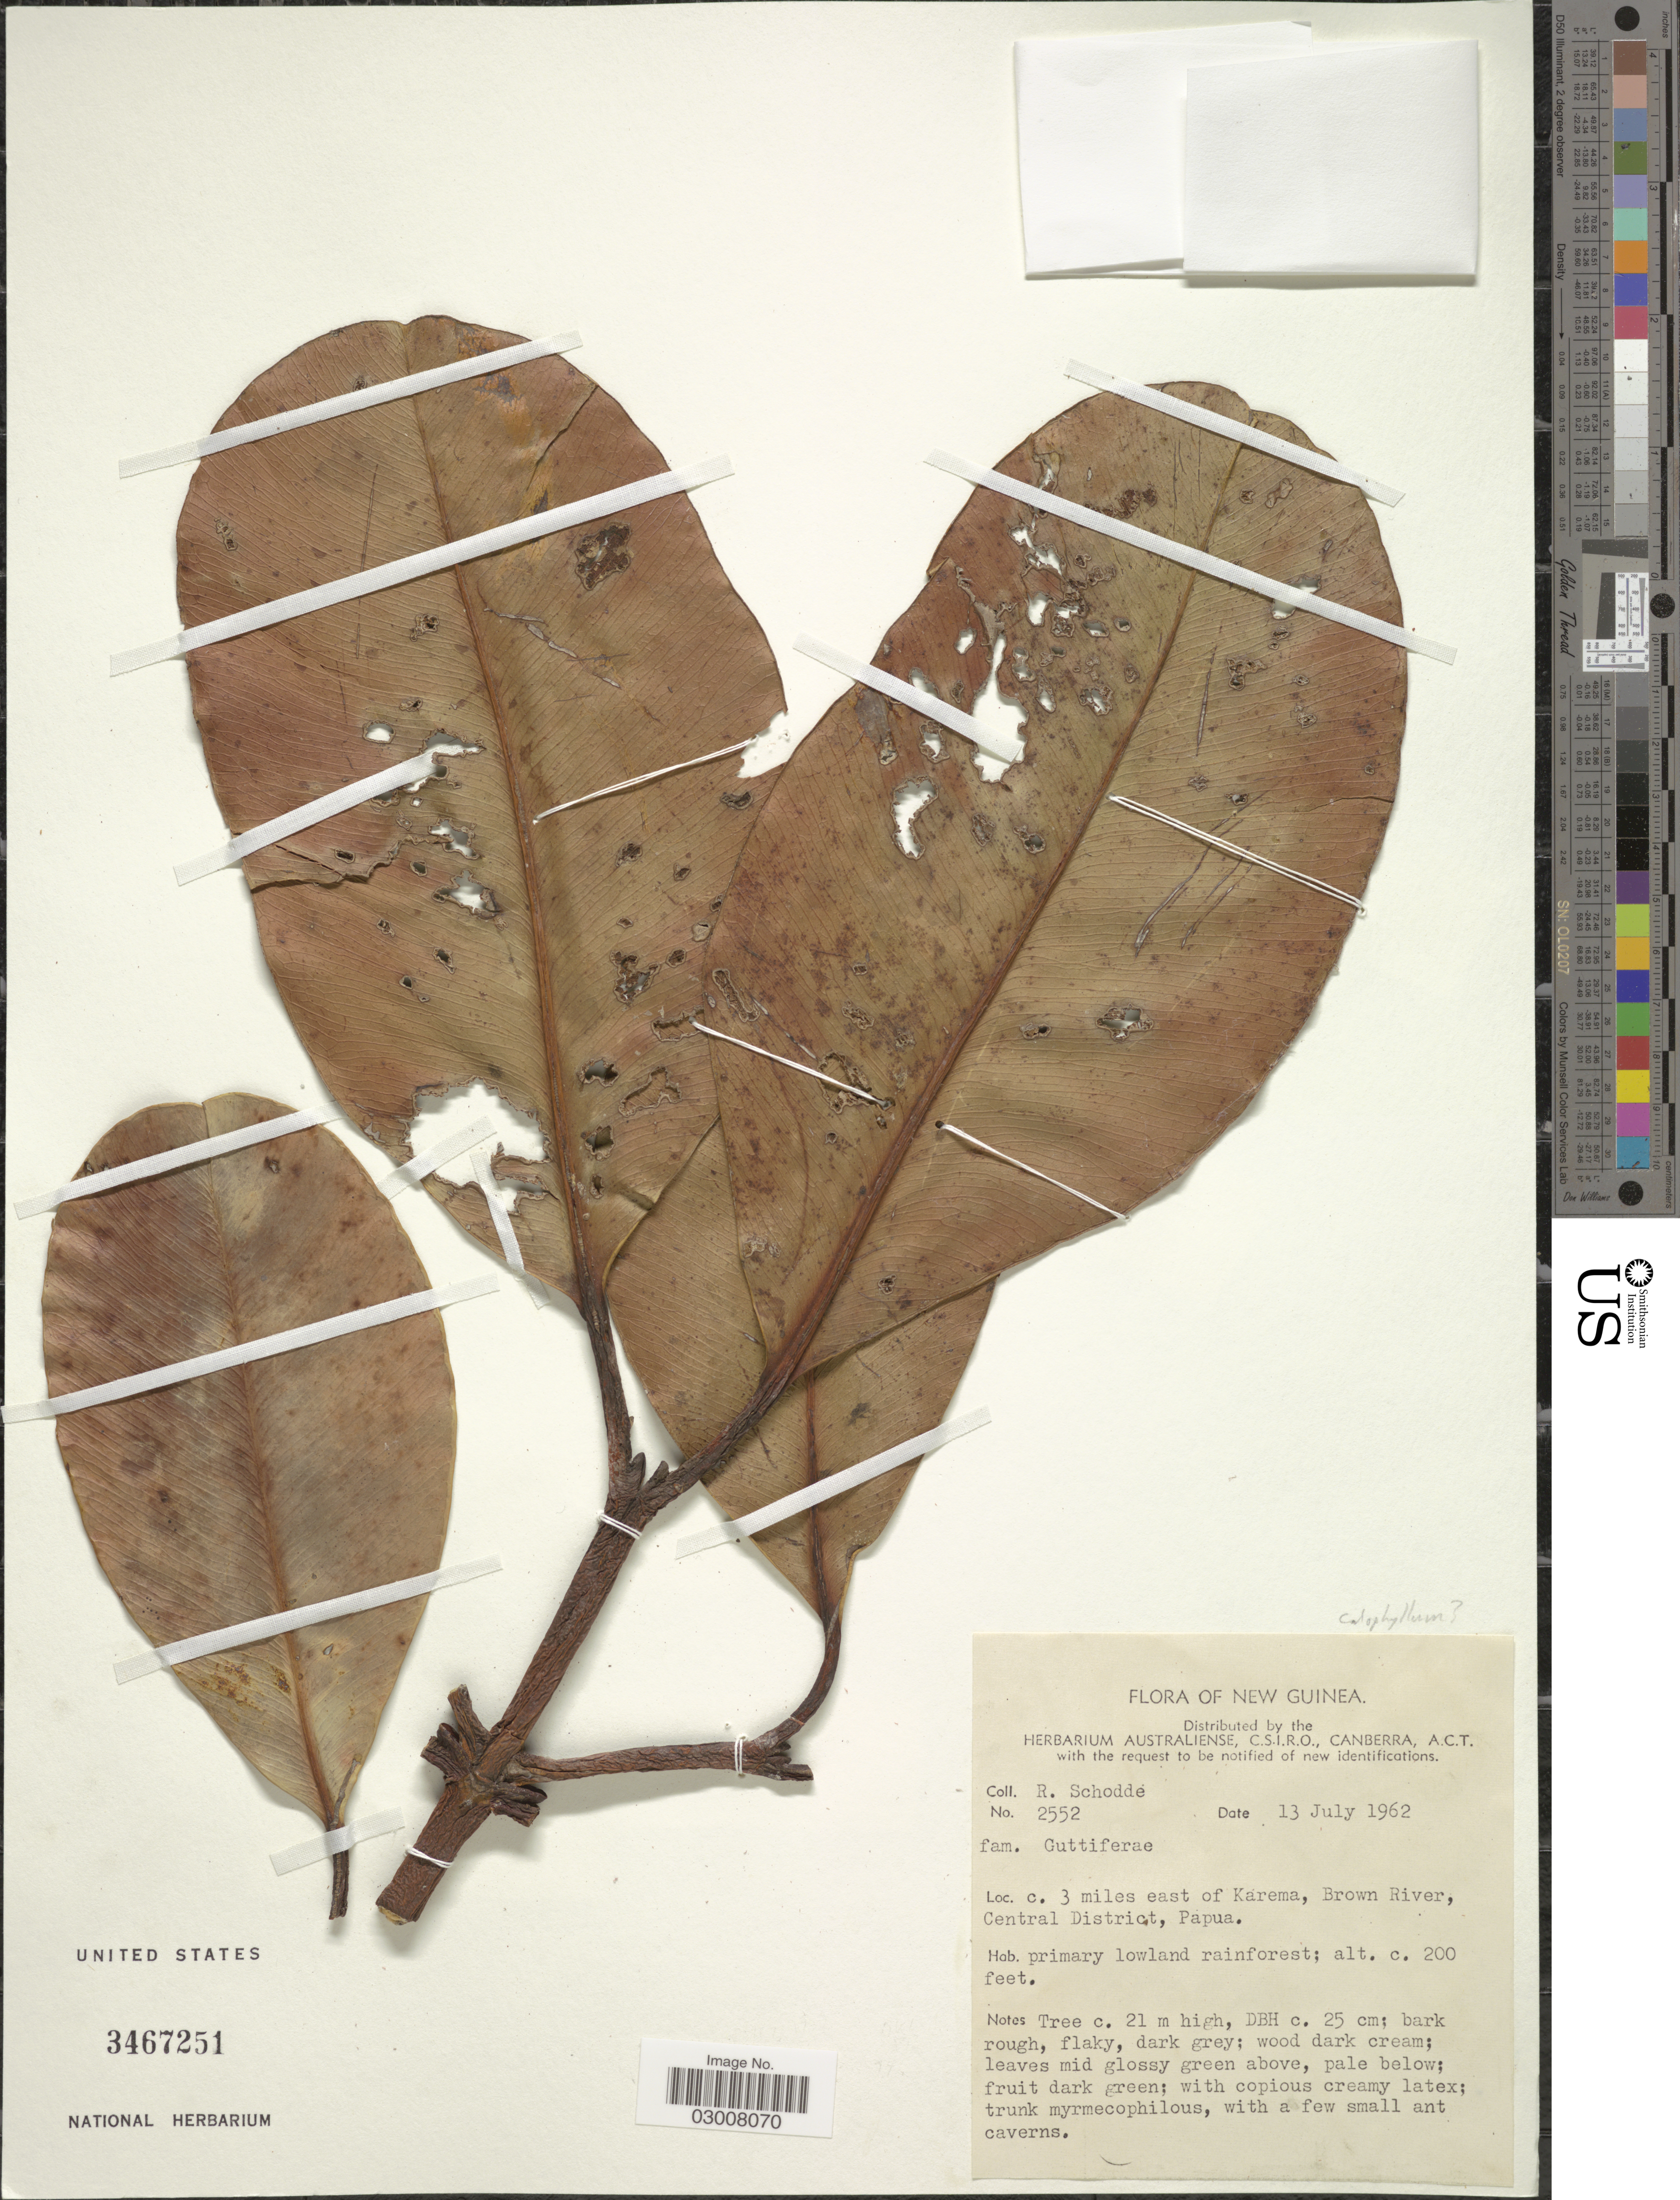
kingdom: Plantae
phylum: Tracheophyta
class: Magnoliopsida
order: Malpighiales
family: Calophyllaceae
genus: Calophyllum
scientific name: Calophyllum sp.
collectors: R. Schodde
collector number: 2552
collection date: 1962-07-13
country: Papua New Guinea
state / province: Central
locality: New Guinea, c. 3 miles east of Karema, Brown River, Central District, Papua.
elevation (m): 61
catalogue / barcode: US 3467251